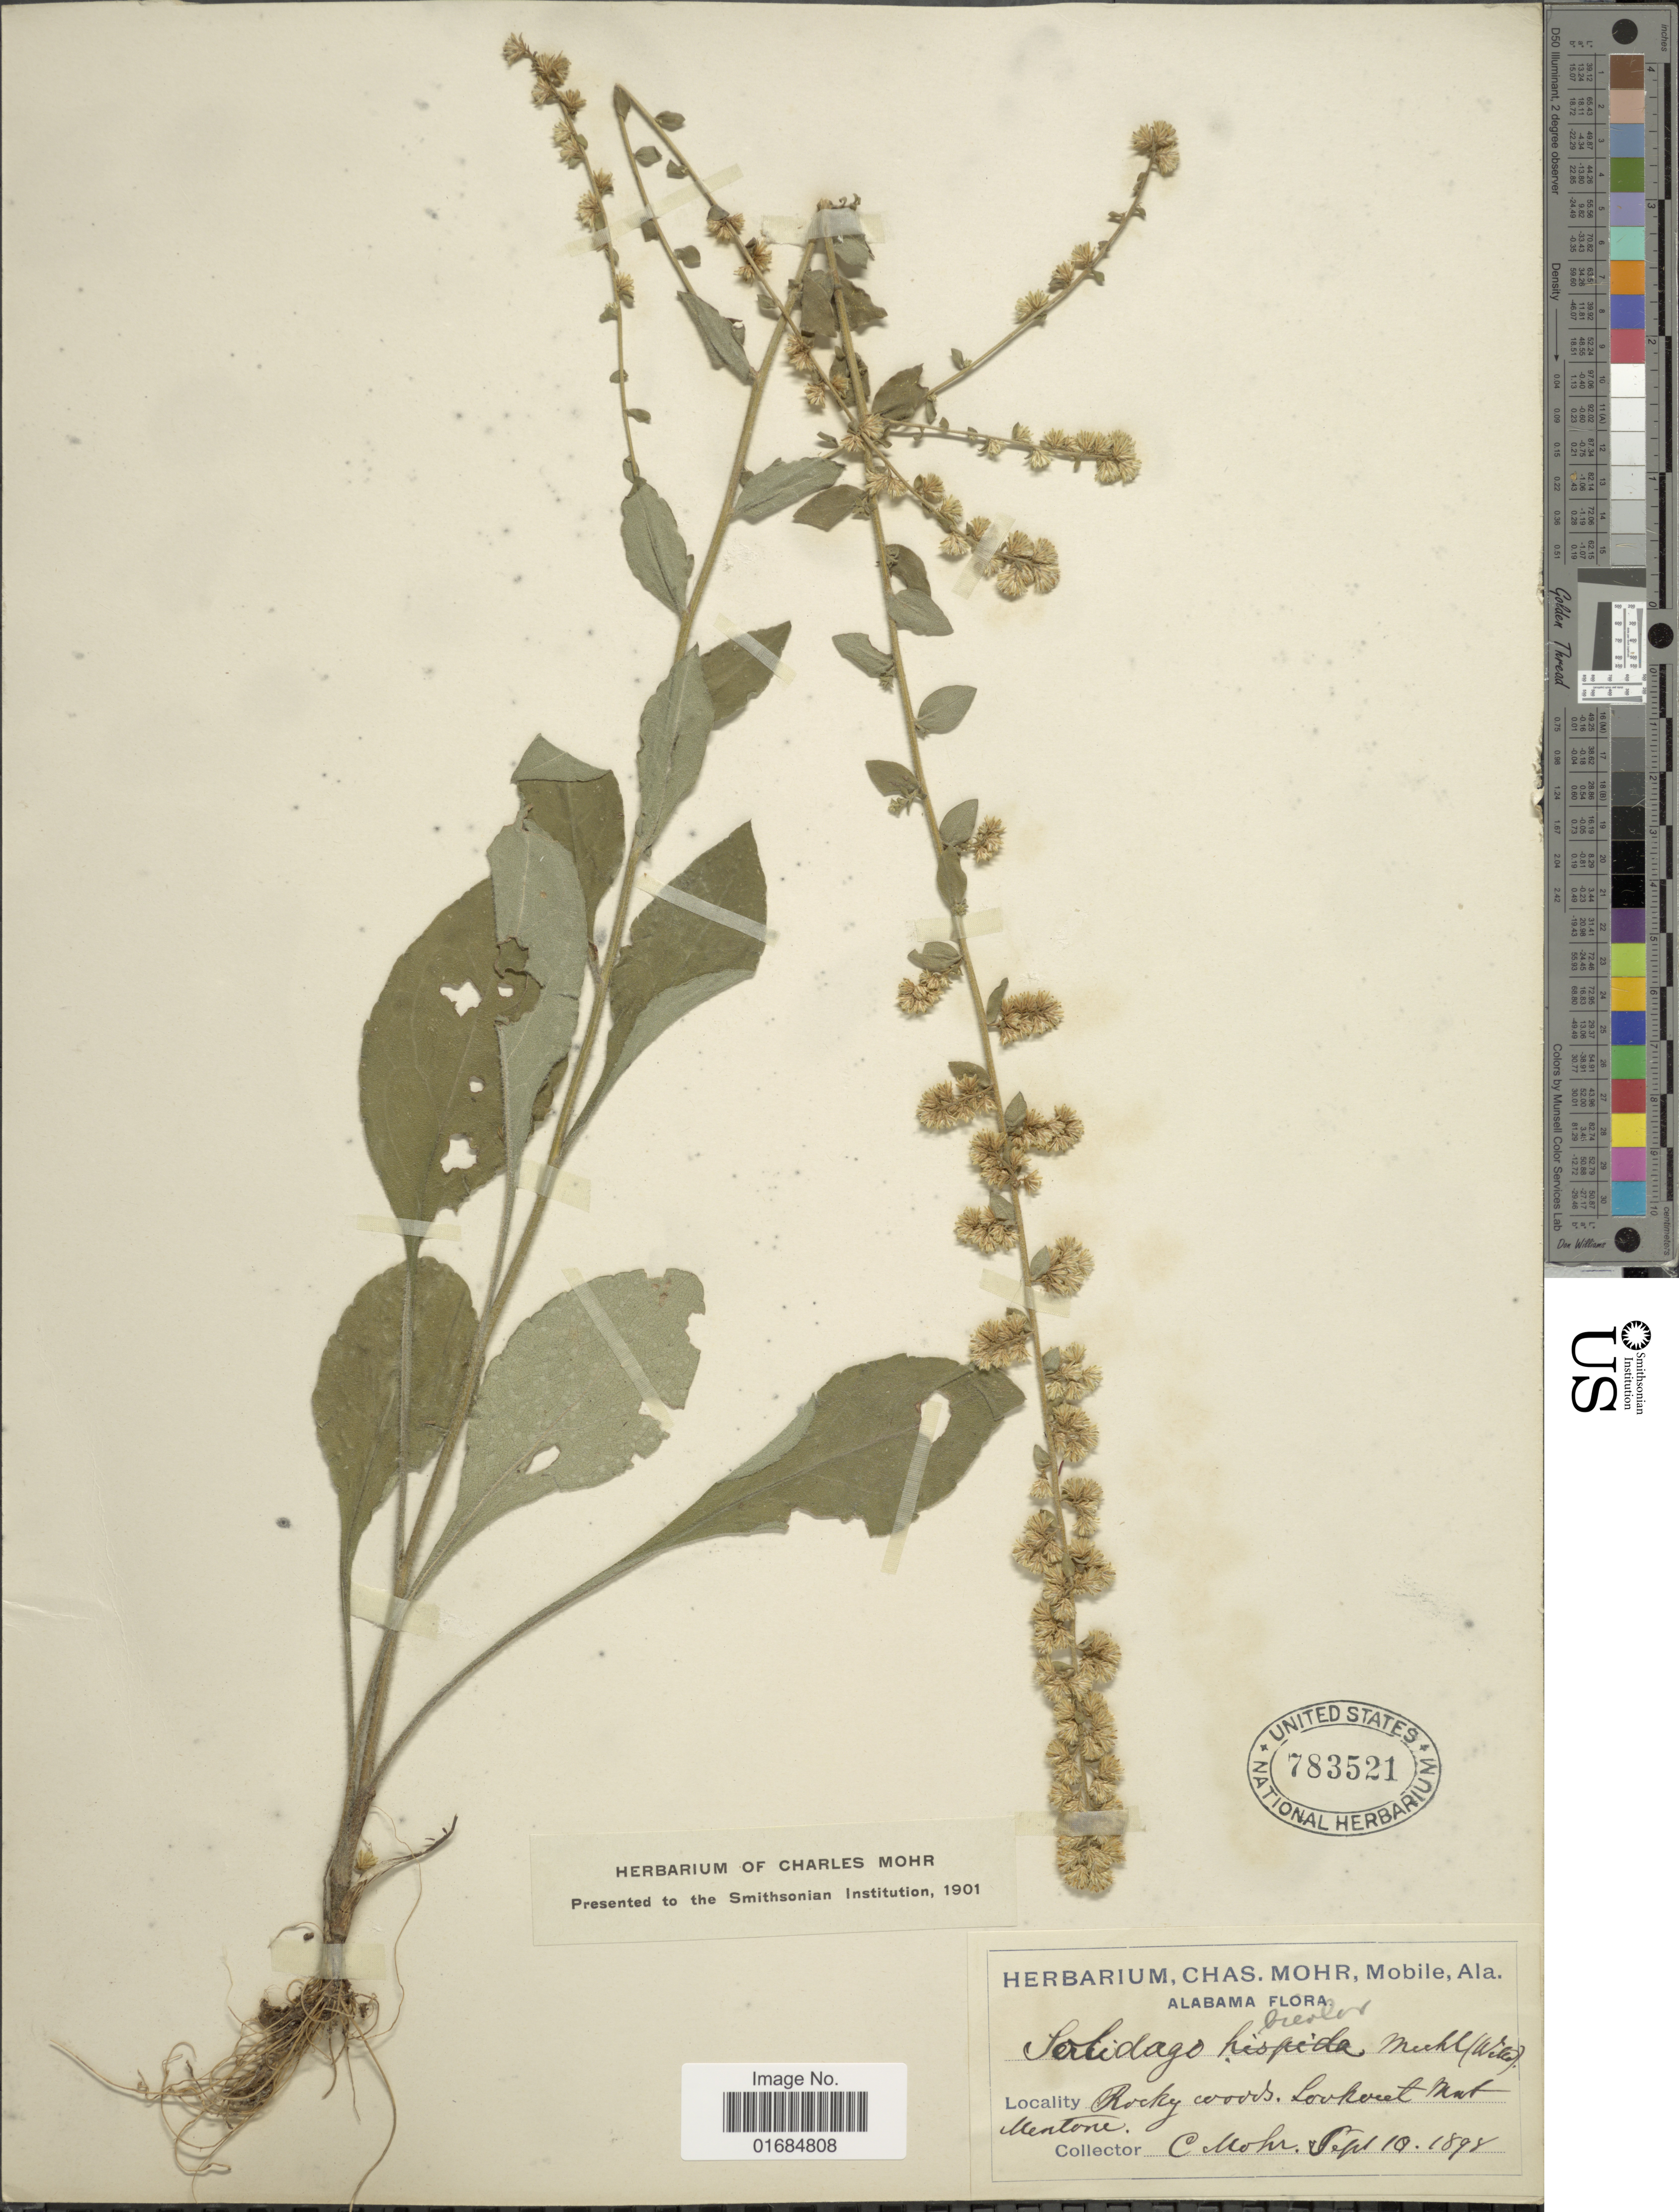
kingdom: Plantae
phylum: Tracheophyta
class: Magnoliopsida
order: Asterales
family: Asteraceae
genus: Solidago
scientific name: Solidago bicolor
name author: L.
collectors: Mohr, C. T. (herbarium)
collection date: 1898-09-10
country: United States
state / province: Alabama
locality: Lookout Mnt, Mentone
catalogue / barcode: US 783521